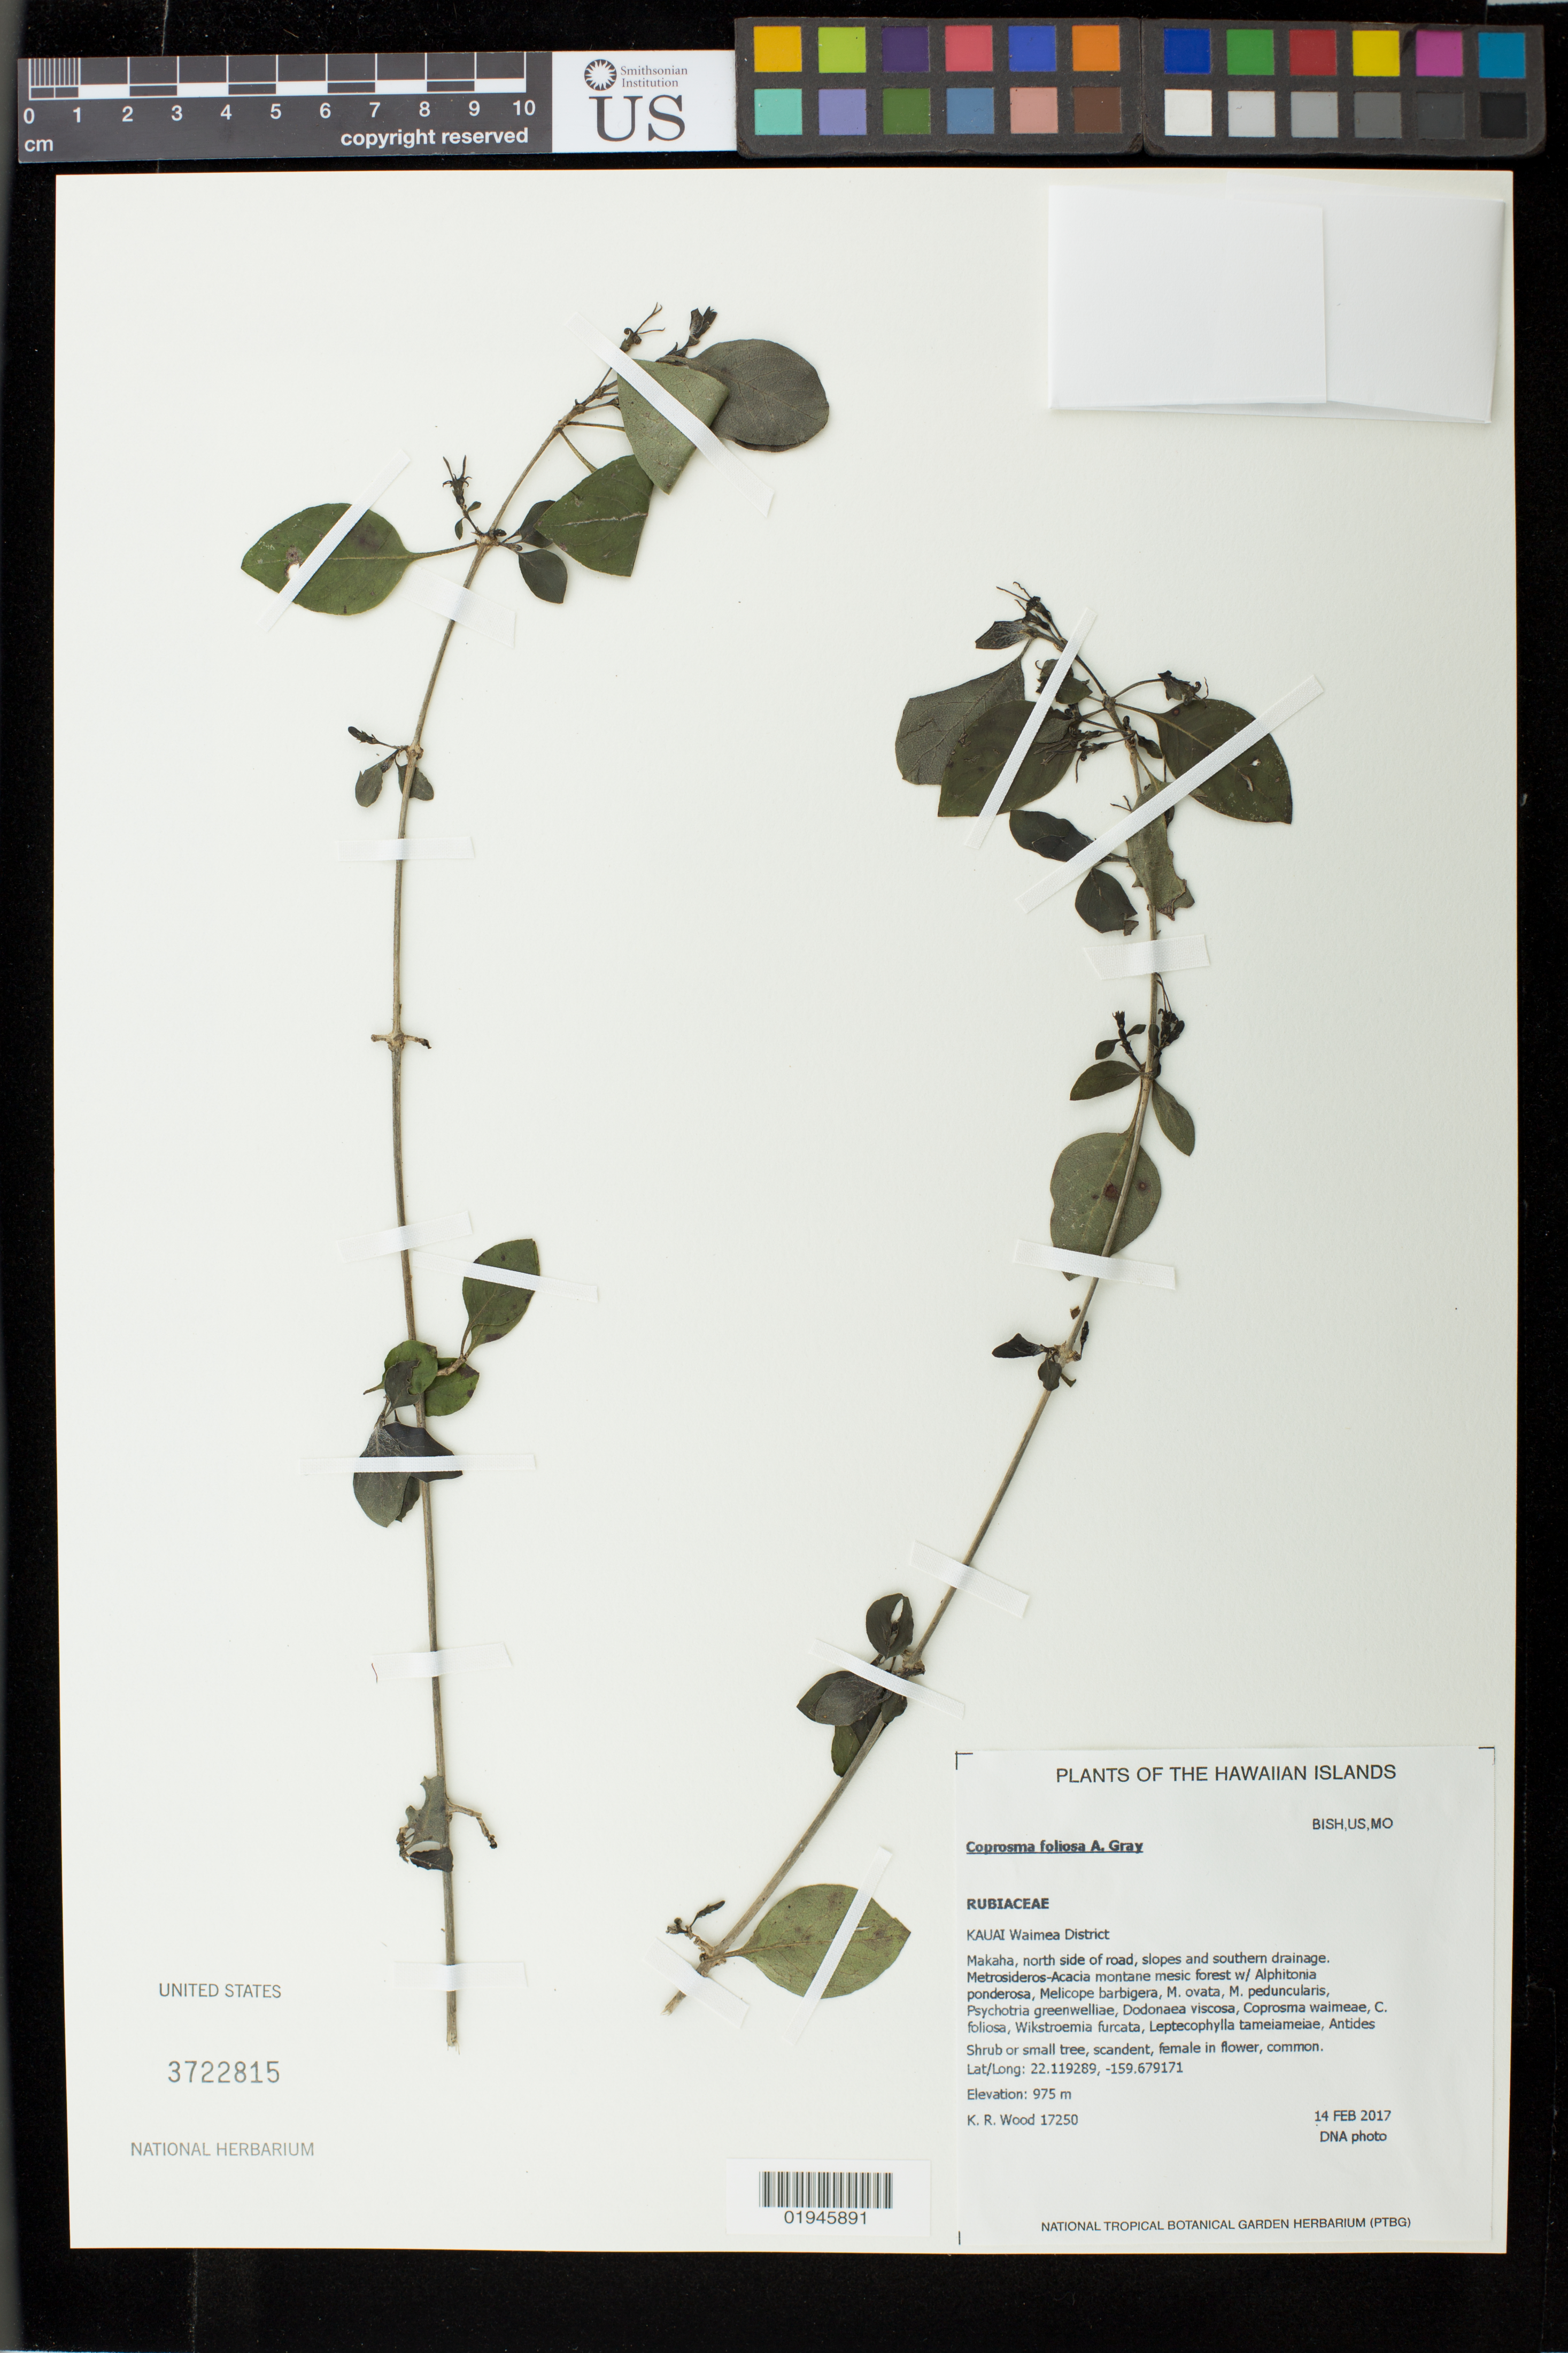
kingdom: Plantae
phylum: Tracheophyta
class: Magnoliopsida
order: Gentianales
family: Rubiaceae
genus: Coprosma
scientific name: Coprosma foliosa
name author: A. Gray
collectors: K. R. Wood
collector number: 17250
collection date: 2017-02-14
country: United States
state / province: Hawaii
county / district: Kauai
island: Kaua'i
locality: Waimea District, Makaha, north side of road, slopes and southern drainage.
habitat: Montane mesic forest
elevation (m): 975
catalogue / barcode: US 3722815